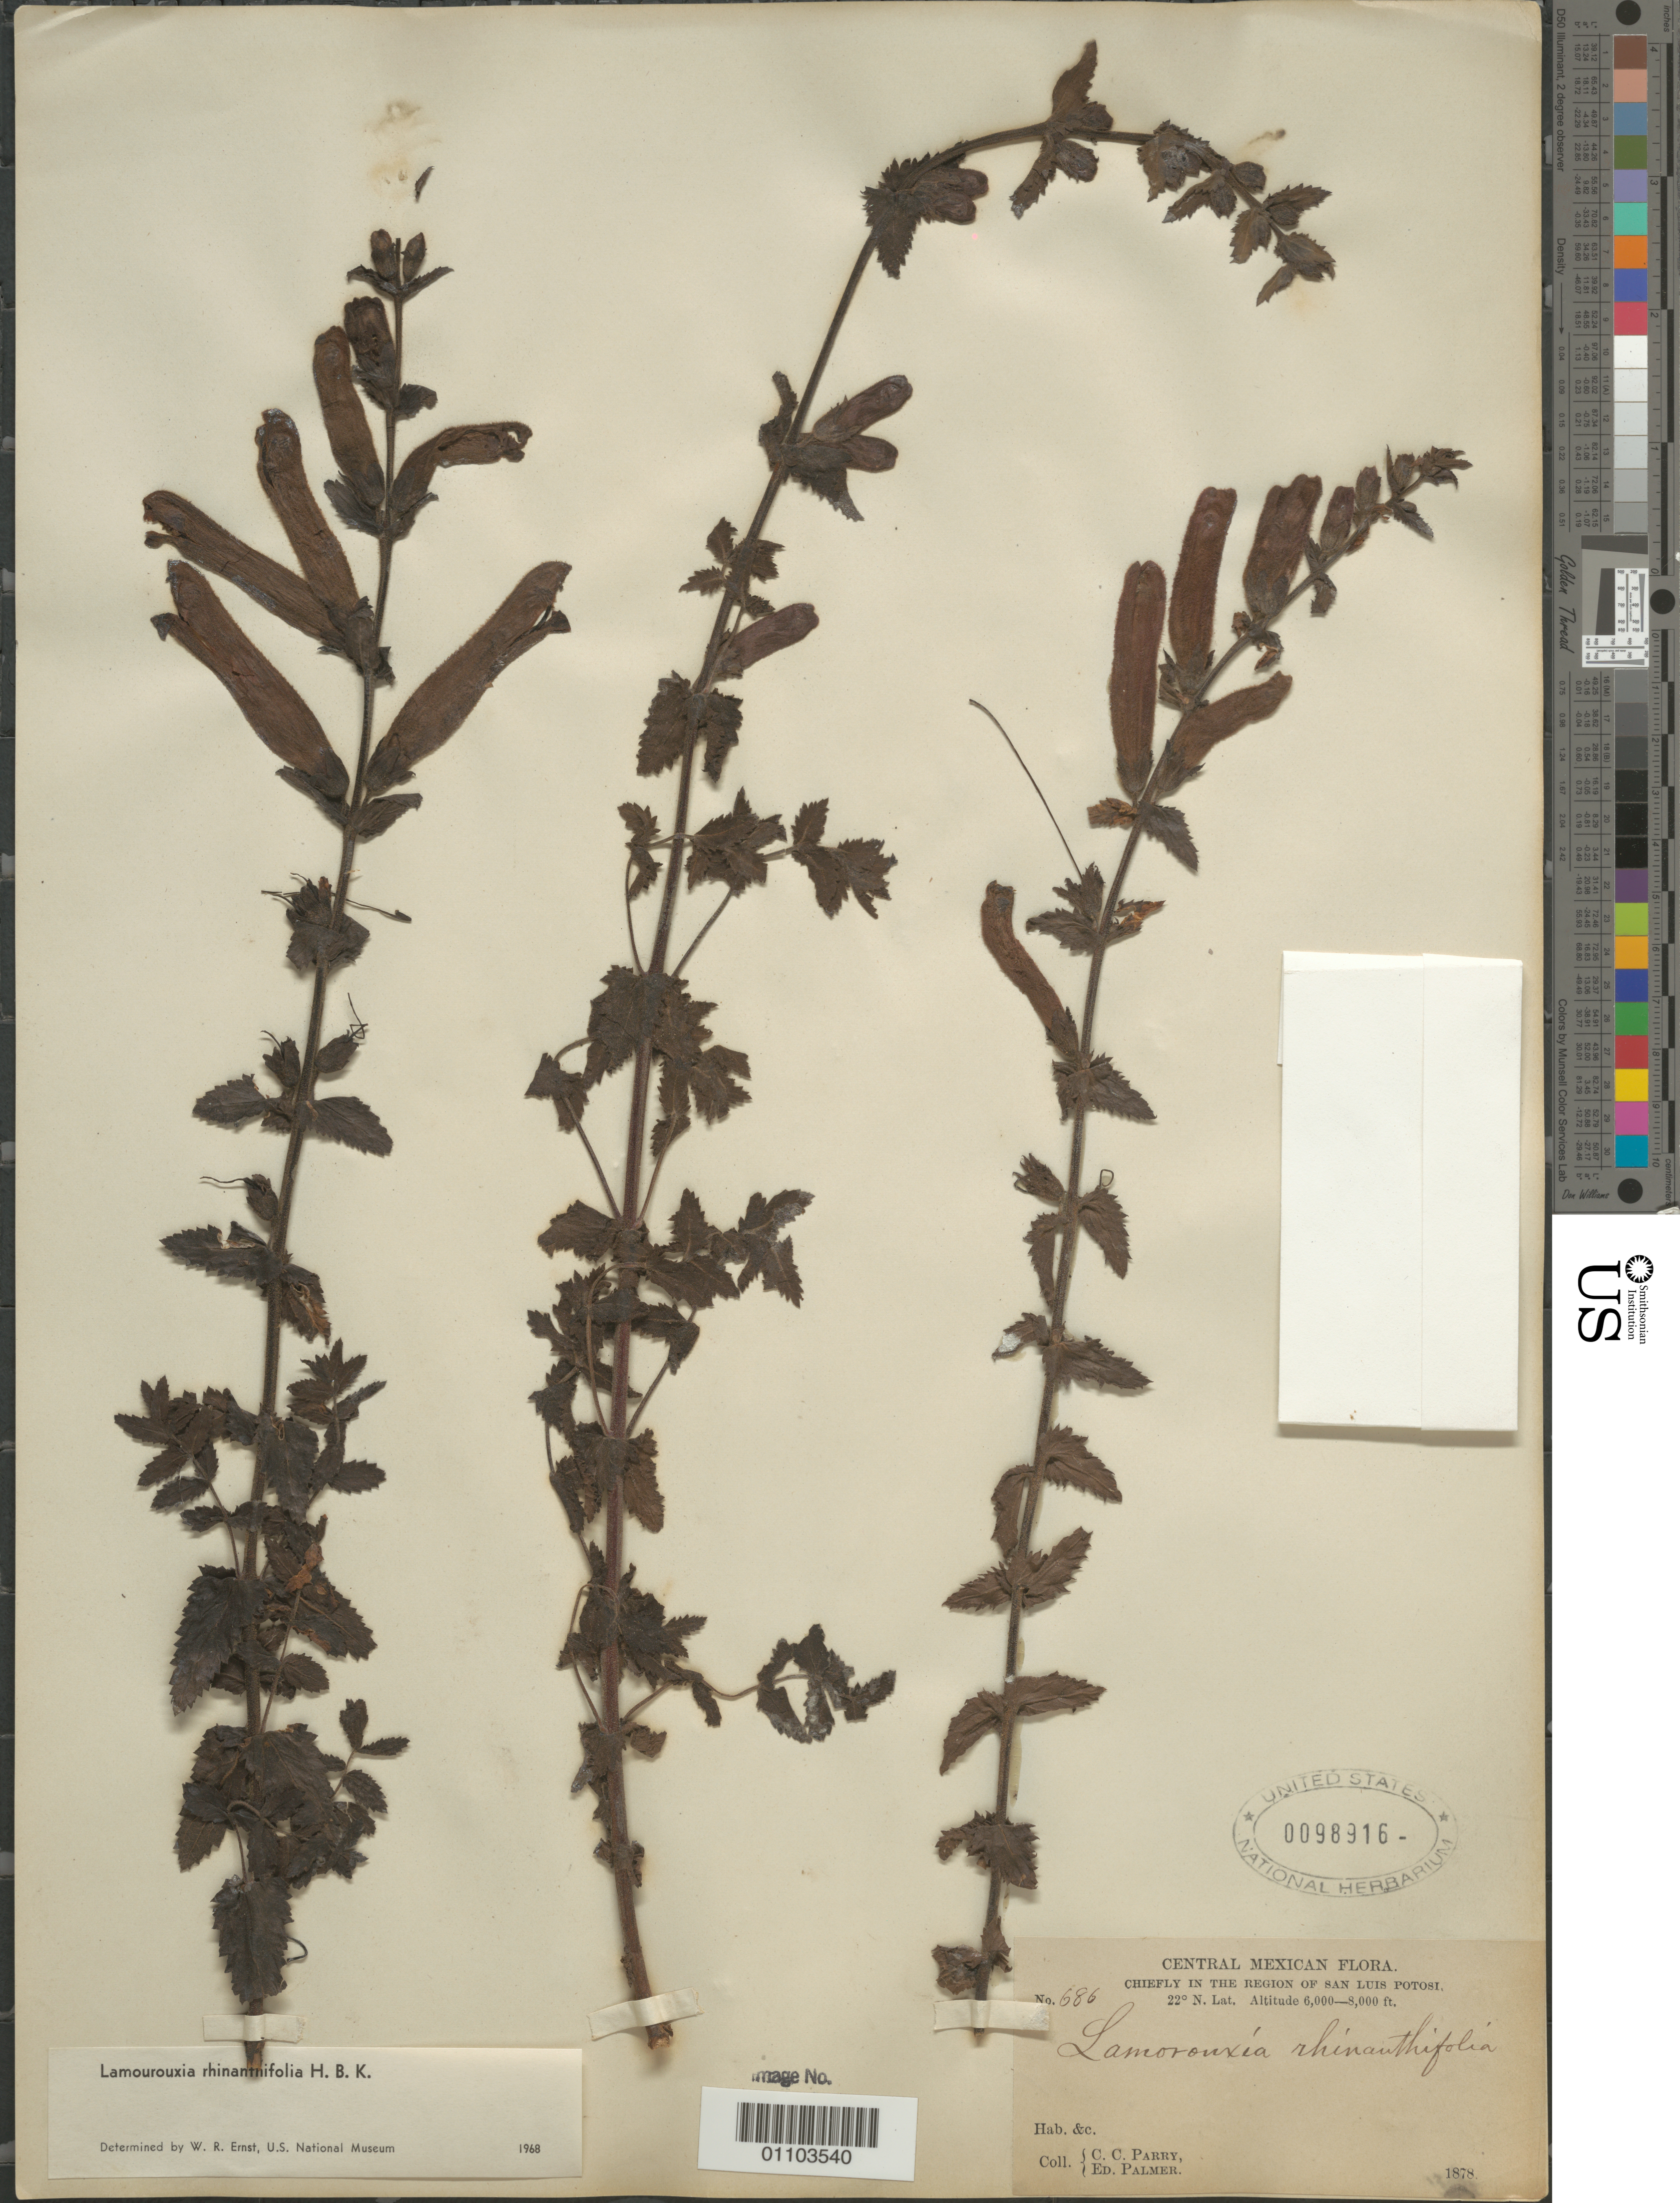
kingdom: Plantae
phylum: Tracheophyta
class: Magnoliopsida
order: Lamiales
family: Orobanchaceae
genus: Lamourouxia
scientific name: Lamourouxia rhinanthifolia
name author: Kunth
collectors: C. C. Parry & E. Palmer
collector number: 686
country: Mexico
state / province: San Luis Potosí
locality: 22 N Lat.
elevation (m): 1829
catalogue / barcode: US 98916